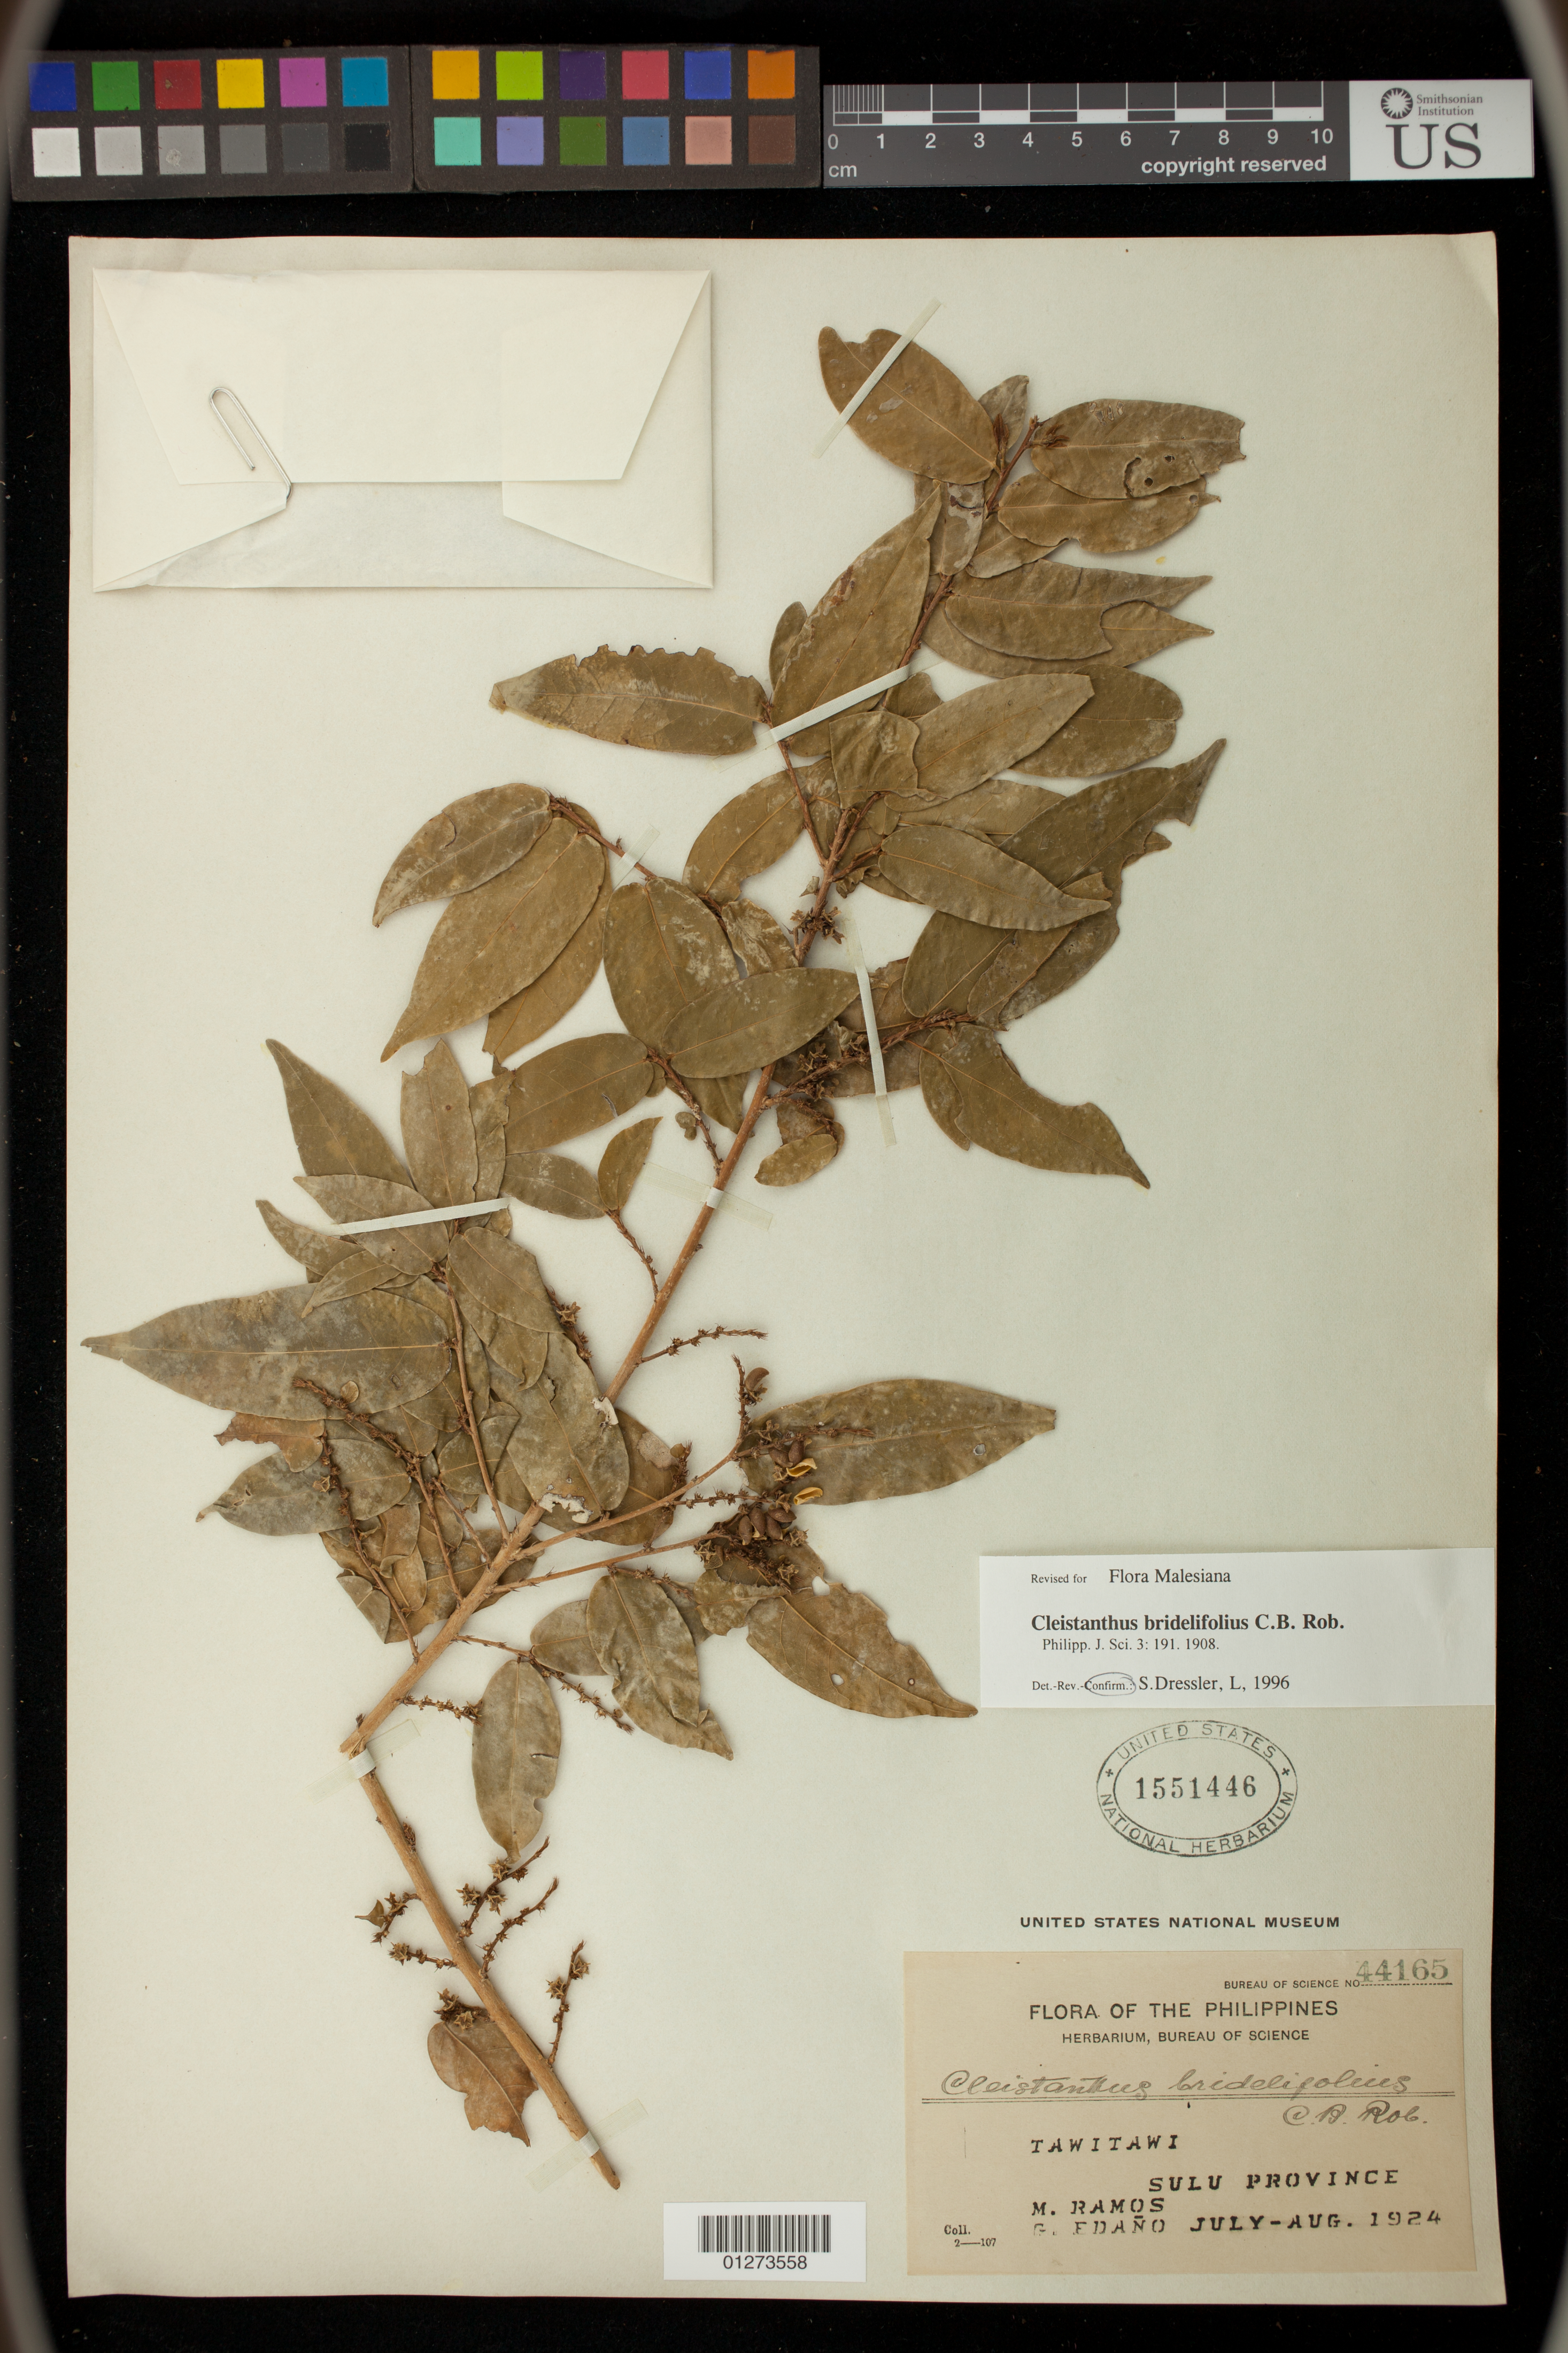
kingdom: Plantae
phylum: Tracheophyta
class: Magnoliopsida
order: Malpighiales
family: Phyllanthaceae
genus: Cleistanthus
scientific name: Cleistanthus brideliifolius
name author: C.B. Rob.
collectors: M. Ramos & G. Edaño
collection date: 1924-07/1924-08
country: Philippines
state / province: Muslim Mindanao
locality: Tawitawi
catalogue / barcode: US 1551446